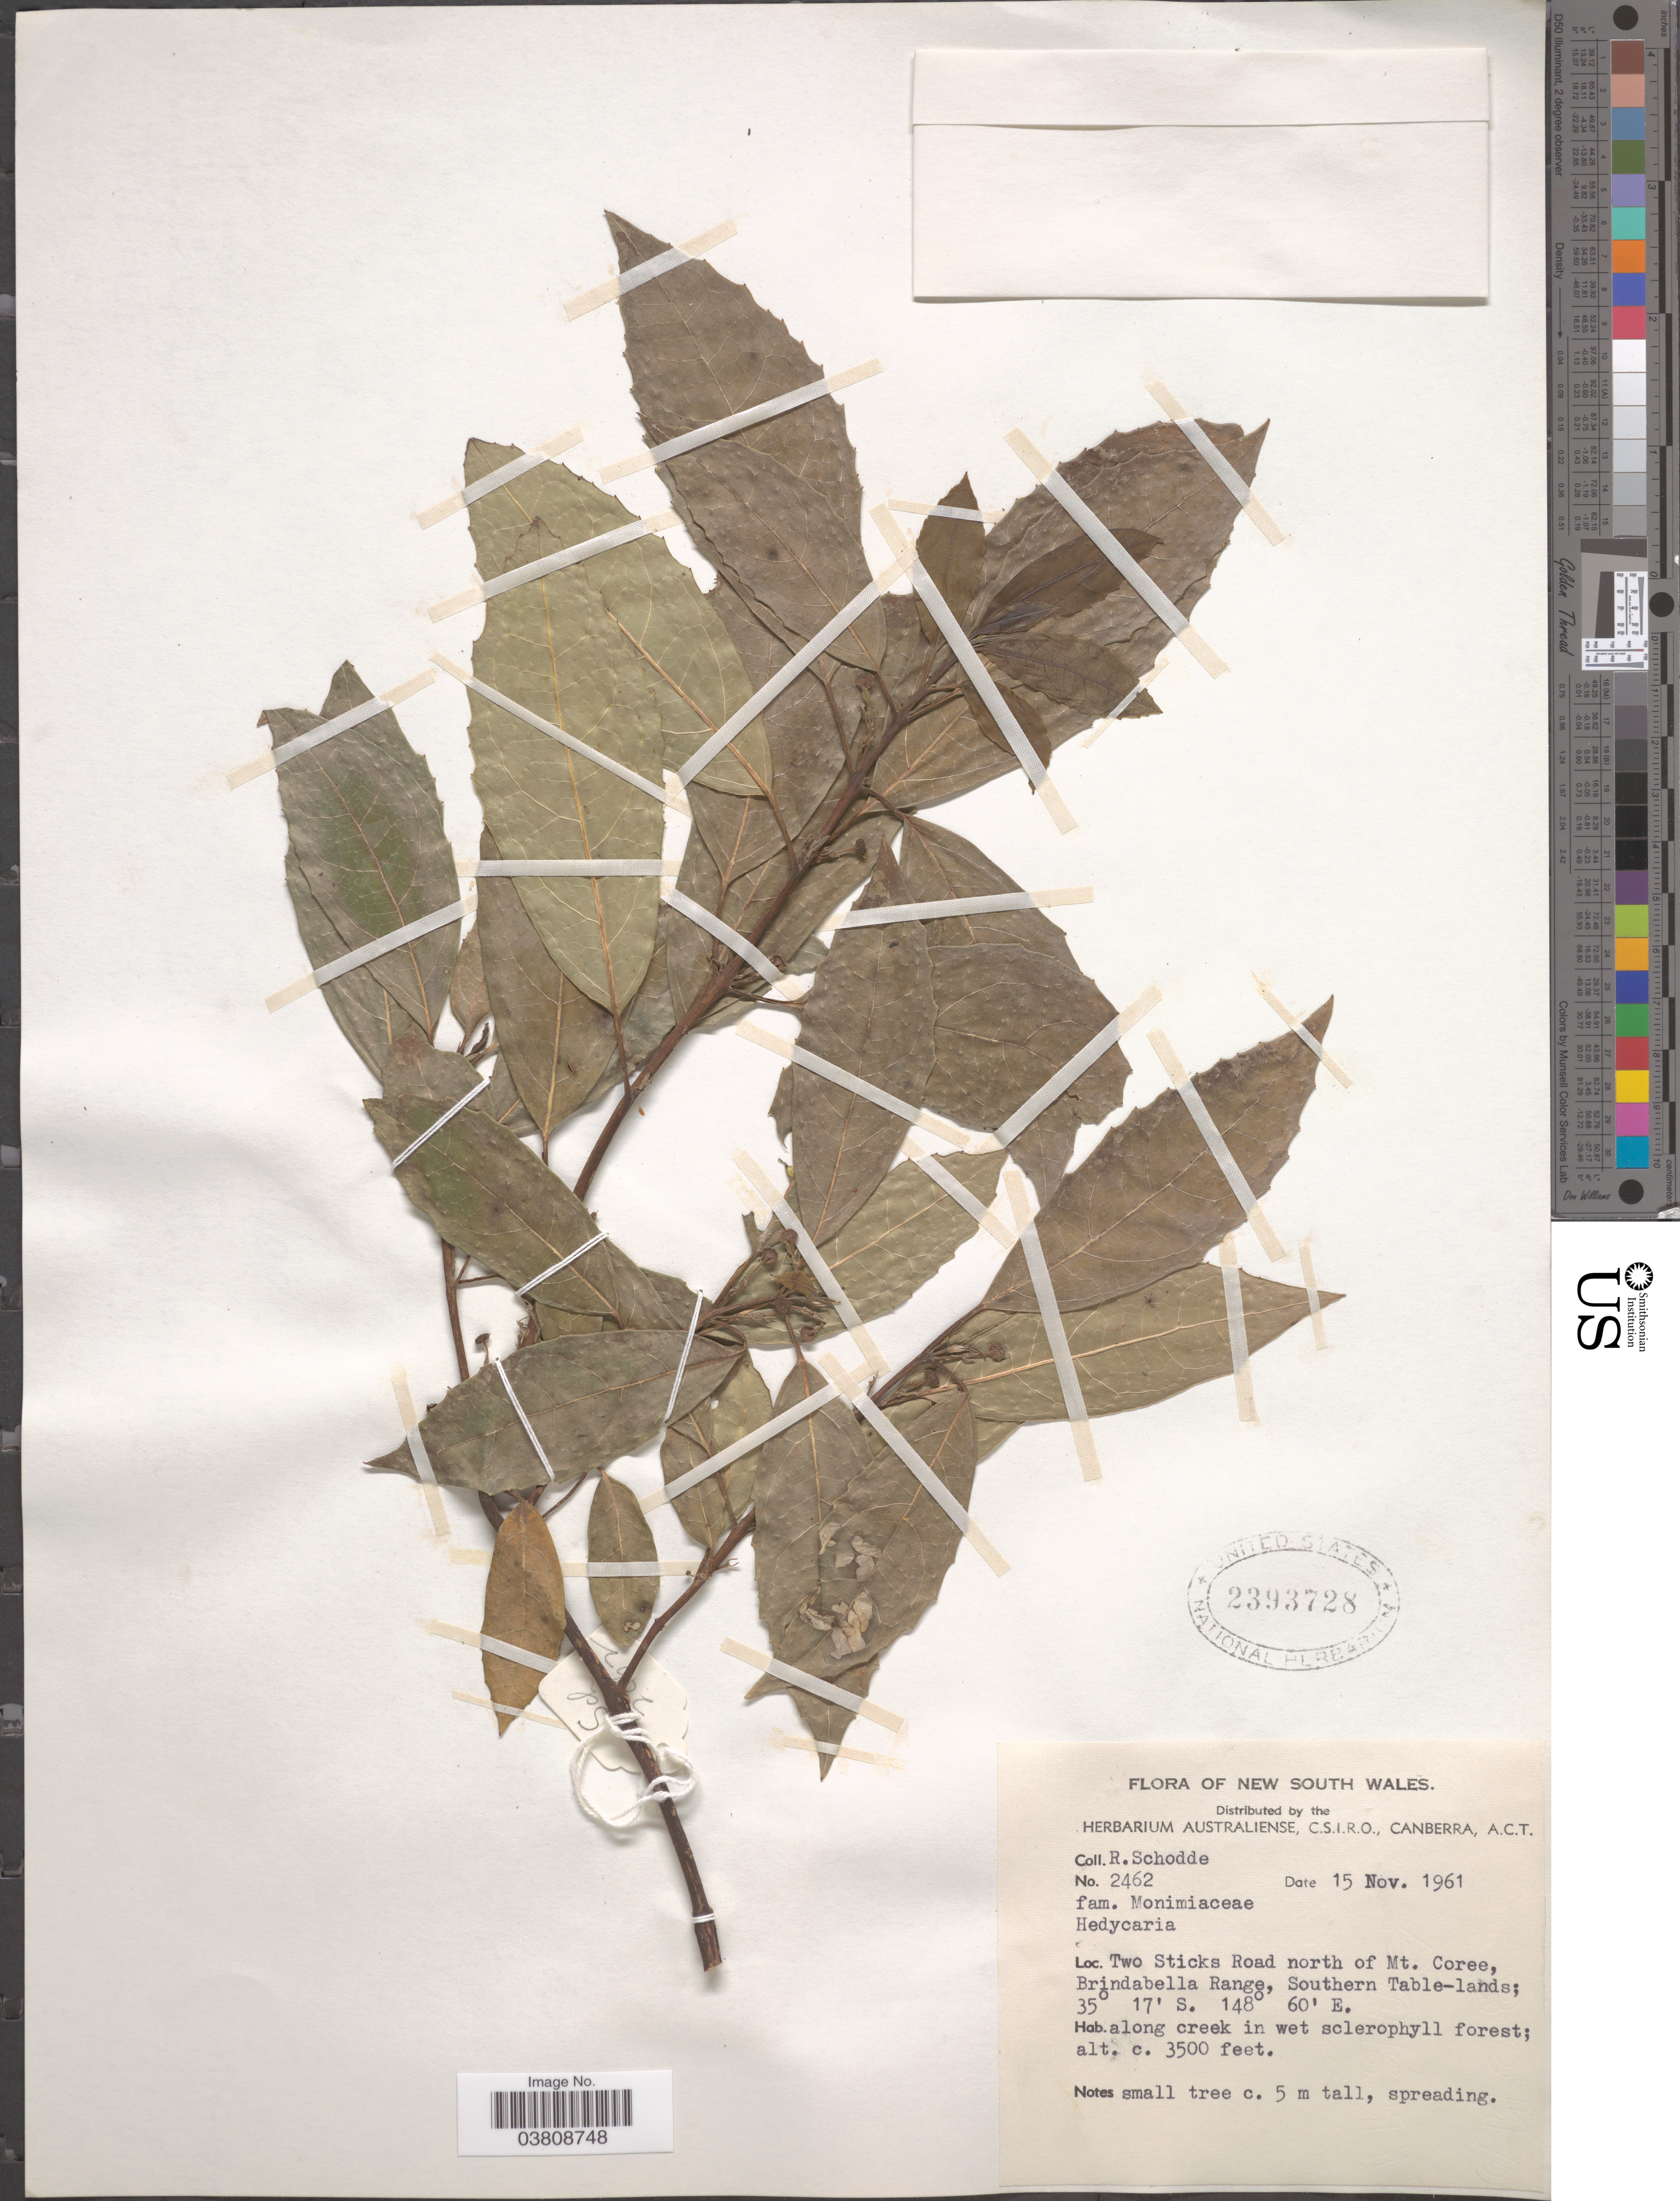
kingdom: Plantae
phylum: Tracheophyta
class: Magnoliopsida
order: Laurales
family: Monimiaceae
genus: Hedycarya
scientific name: Hedycarya sp.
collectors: R. Schodde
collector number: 2462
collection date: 1961-11-15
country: Australia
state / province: New South Wales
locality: Two Sticks Road north of Mt. Coree, Brindabella Range, Southern Table-lands.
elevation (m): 1067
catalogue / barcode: US 2393728